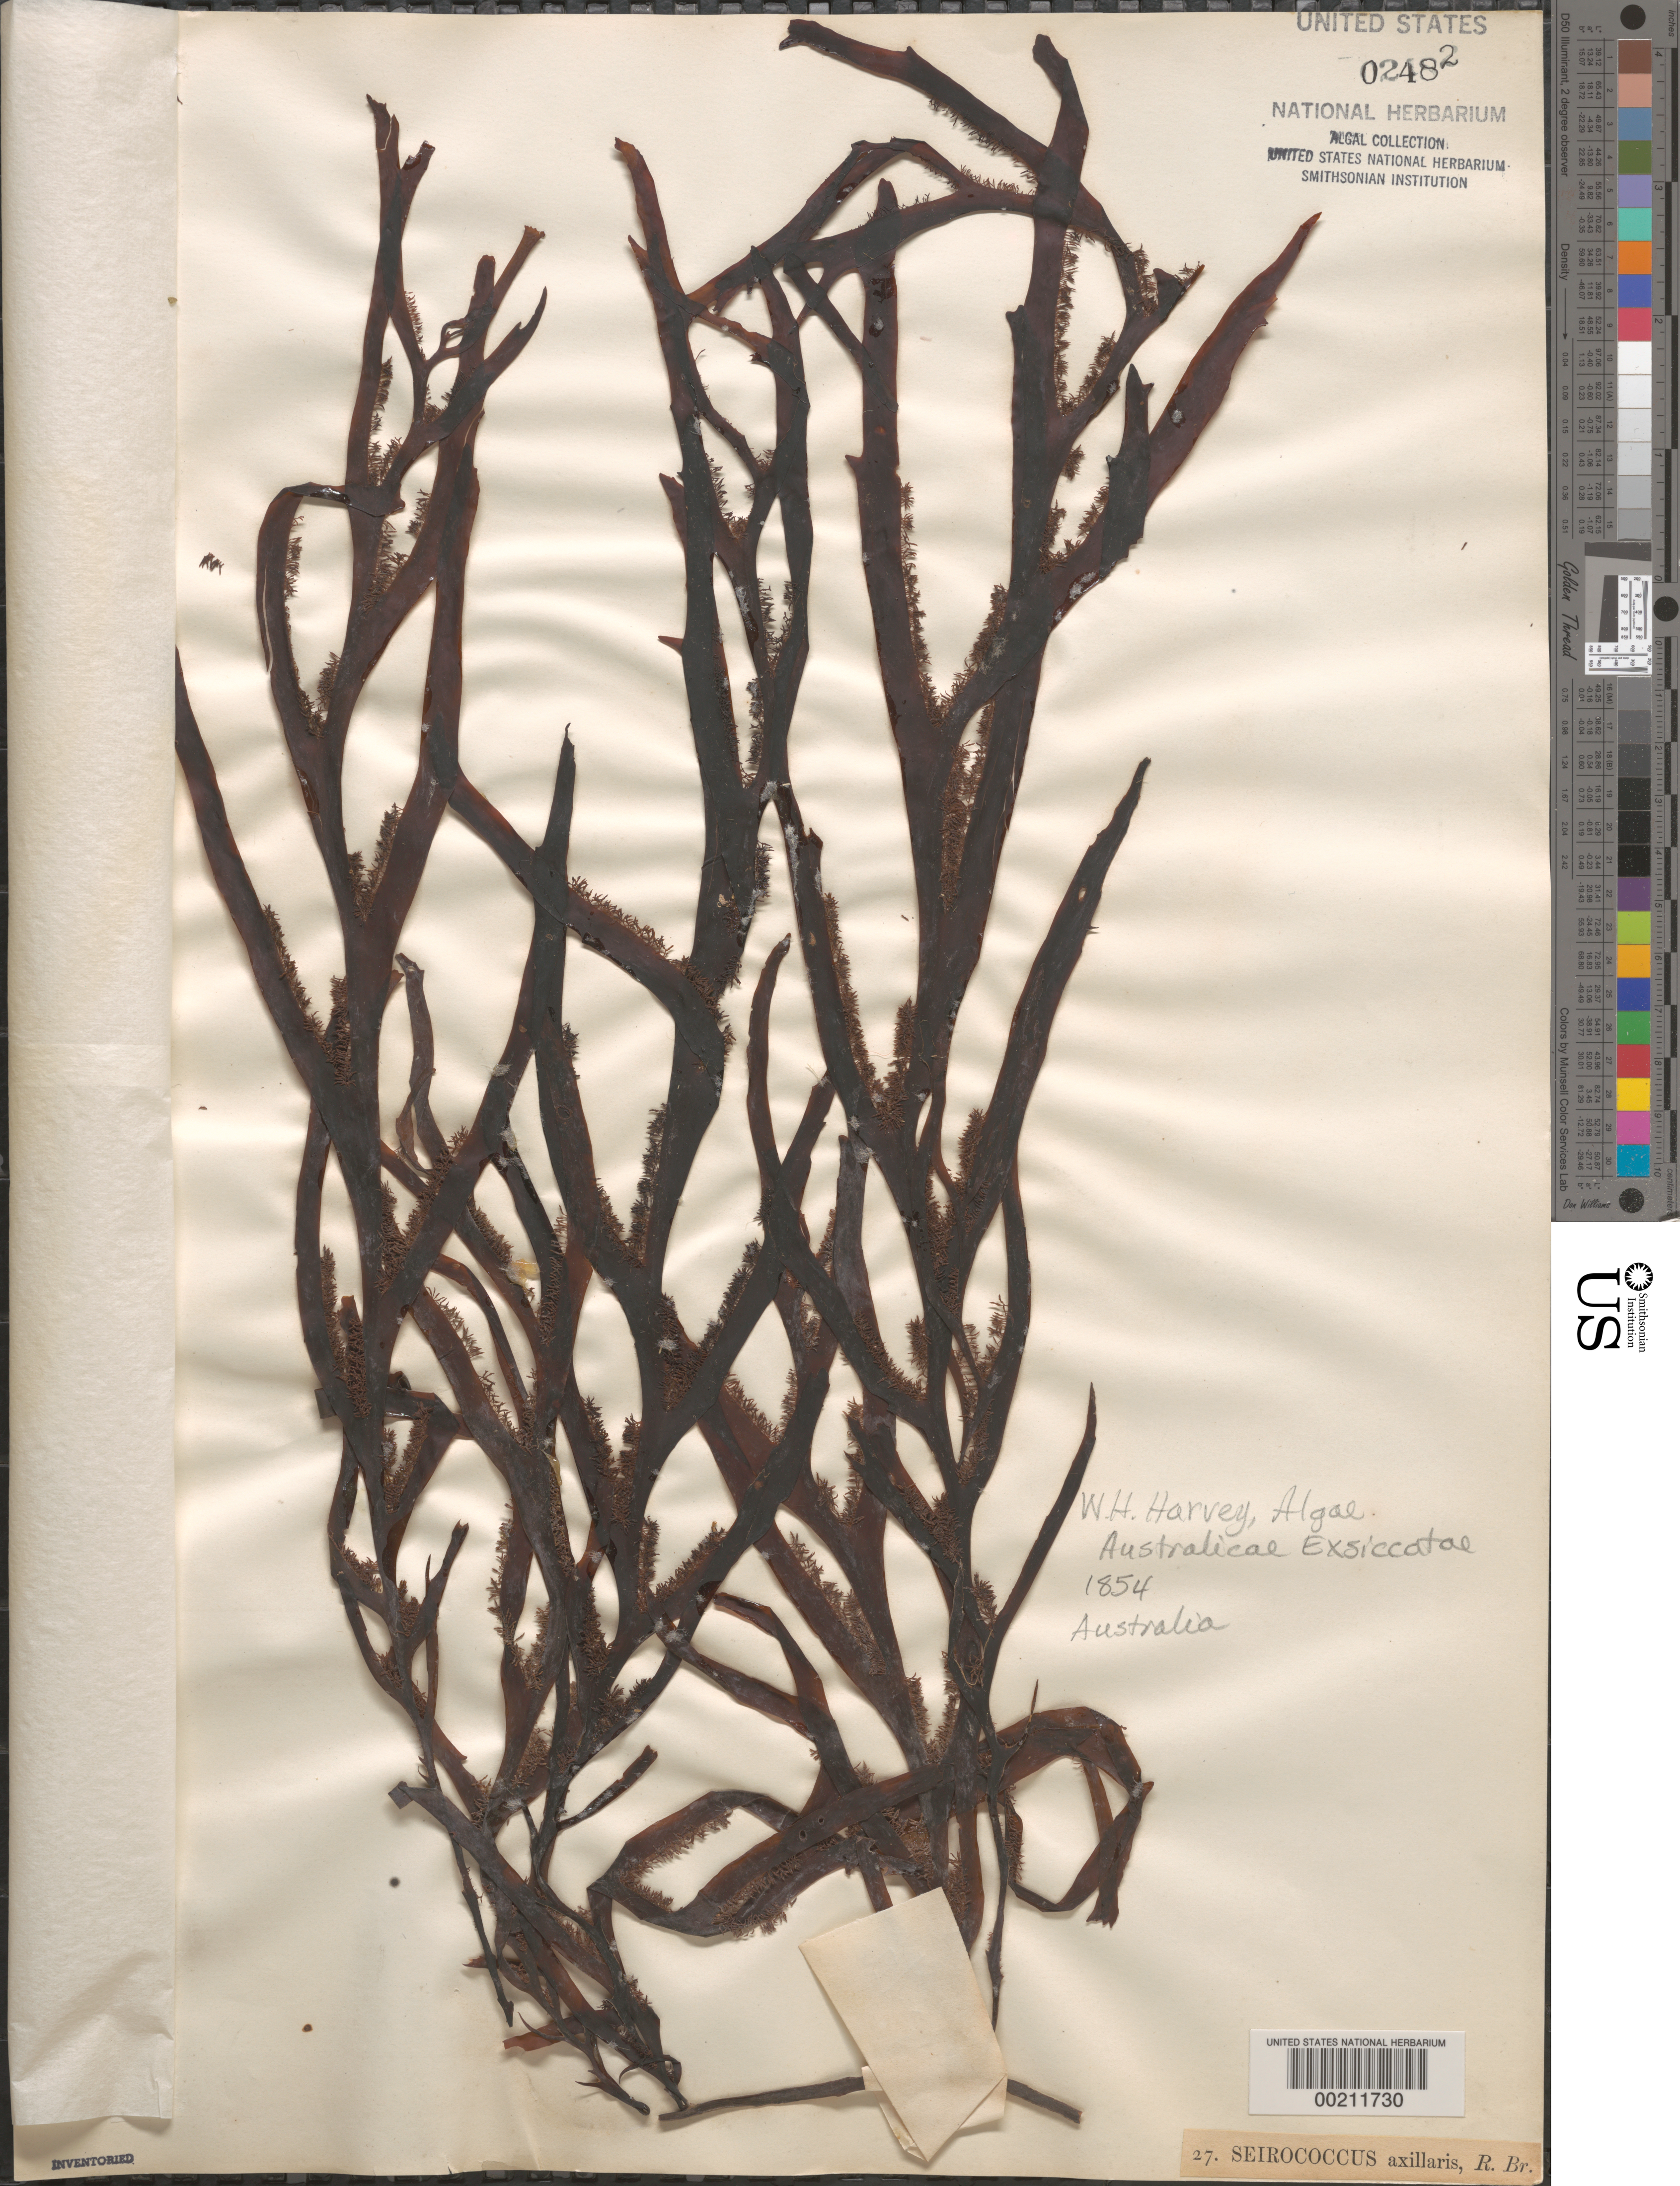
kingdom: Chromista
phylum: Ochrophyta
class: Phaeophyceae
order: Fucales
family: Seirococcaceae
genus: Seirococcus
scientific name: Seirococcus axillaris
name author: (R.Brown ex Turner) Greville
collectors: W. Harvey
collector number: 27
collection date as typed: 1854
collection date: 1854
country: Australia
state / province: Western Australia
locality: Princess Royal Harbor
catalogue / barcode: US 2482